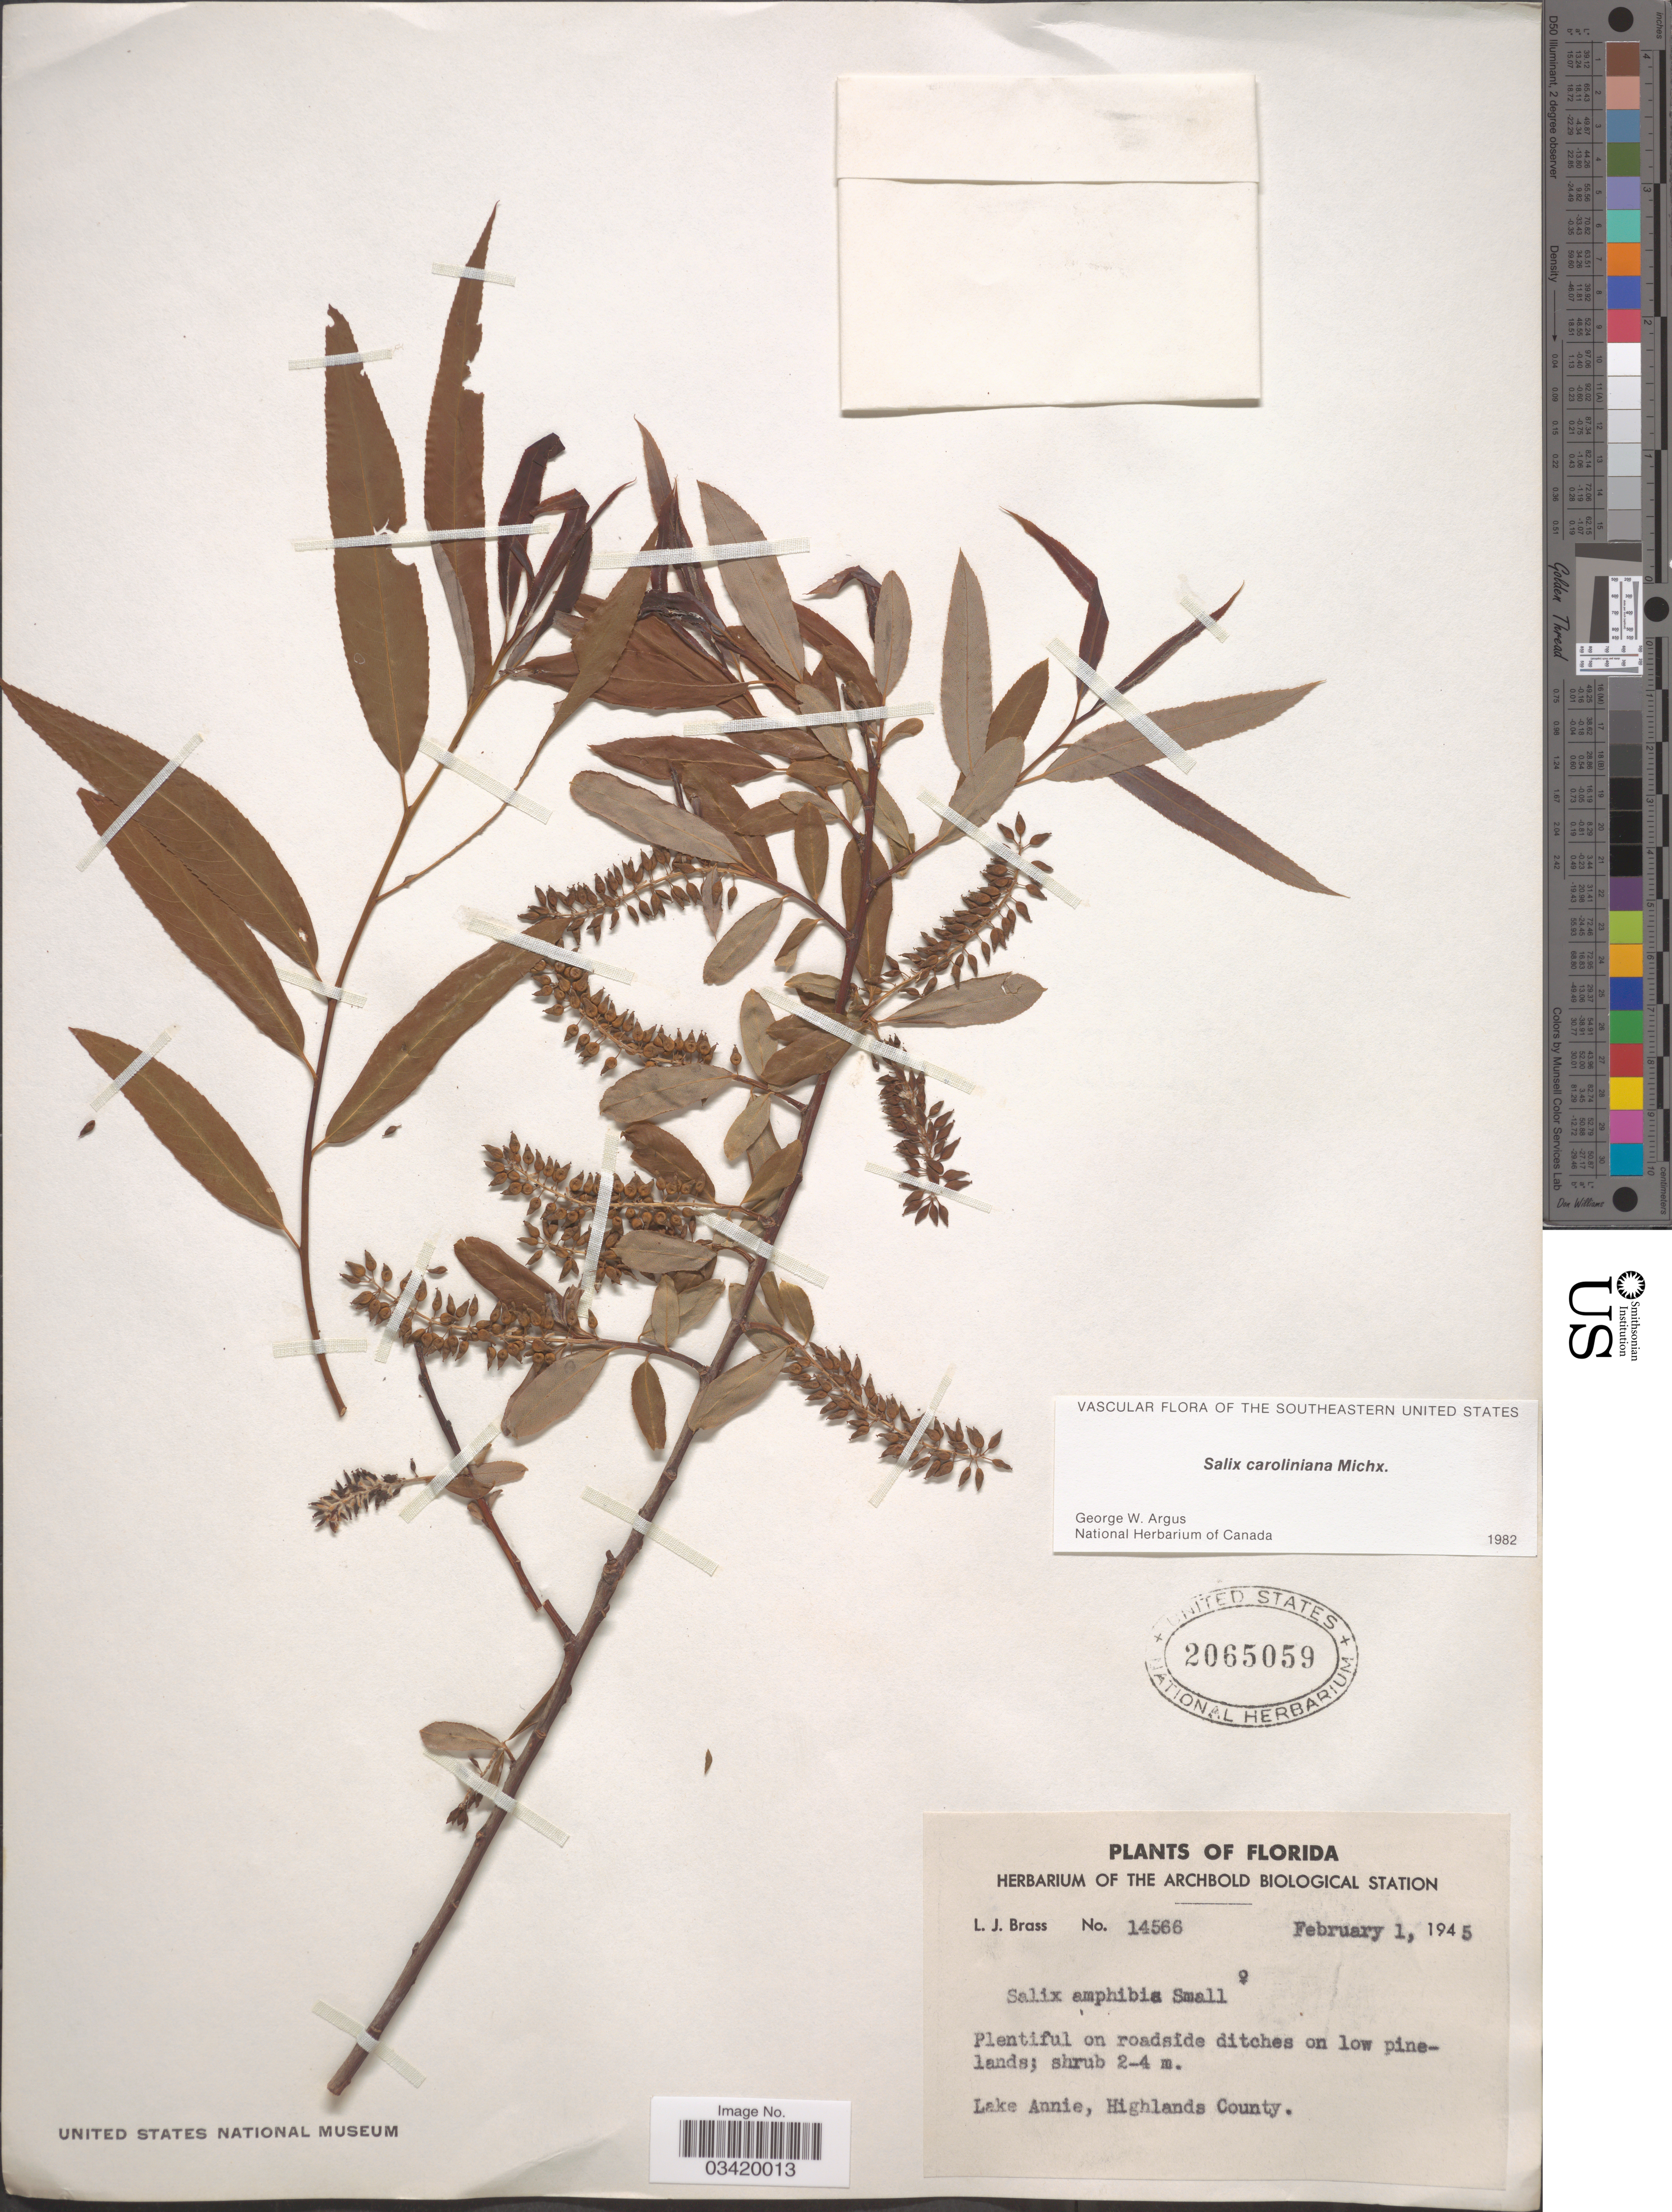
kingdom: Plantae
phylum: Tracheophyta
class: Magnoliopsida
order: Malpighiales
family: Salicaceae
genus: Salix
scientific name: Salix caroliniana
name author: Michx.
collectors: L. J. Brass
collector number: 14566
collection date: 1945-02-01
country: United States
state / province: Florida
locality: Lake Annie, Highlands County.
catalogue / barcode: US 2065059